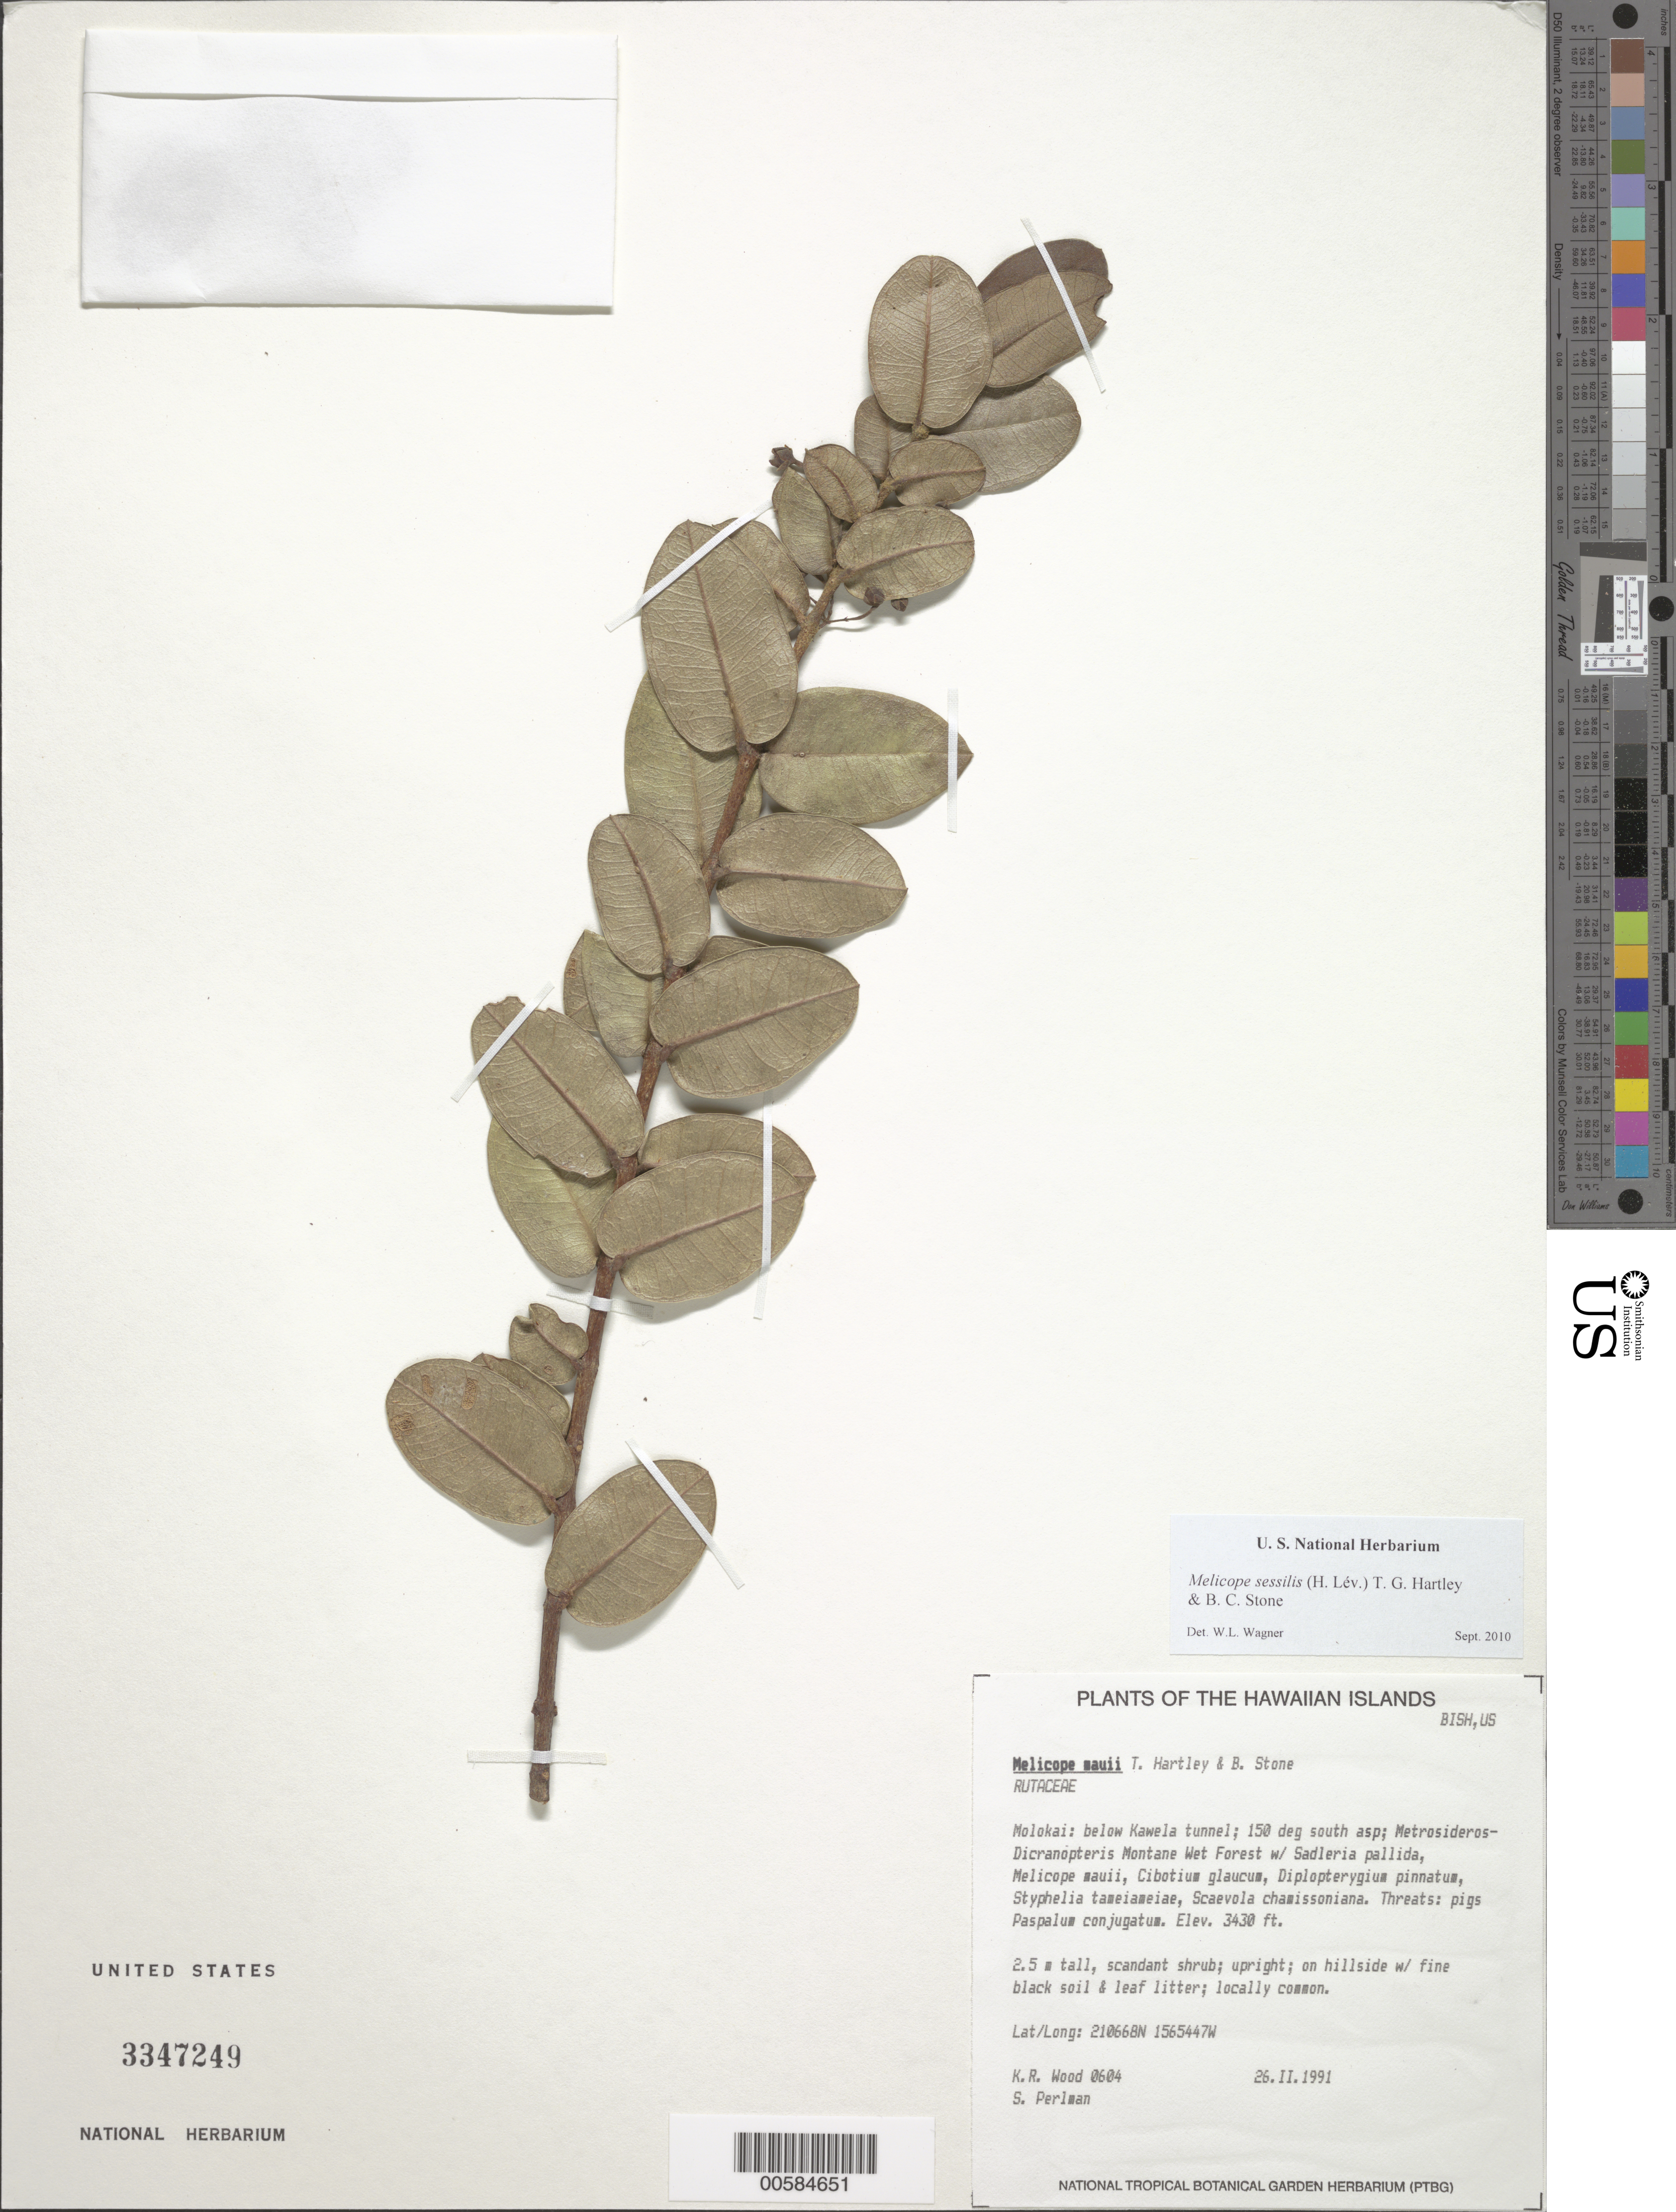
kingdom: Plantae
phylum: Tracheophyta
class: Magnoliopsida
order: Sapindales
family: Rutaceae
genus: Melicope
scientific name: Melicope sessilis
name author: (H. Lév.) T.G. Hartley & B.C. Stone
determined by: Wagner, W. L., (BOT), Smithsonian Institution - National Museum of Natural History (UNITED STATES)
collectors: K. R. Wood & S. P. Perlman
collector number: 0604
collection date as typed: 26 Feb 1991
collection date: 1991-02-26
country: United States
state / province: Hawaii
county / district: Maui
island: Moloka'i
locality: Below Kawela tunnel; 150 deg S asp. (lat/long recorded as: lat=21:6:68:N long=156:54:47:W)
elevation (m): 1045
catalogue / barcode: US 3347249